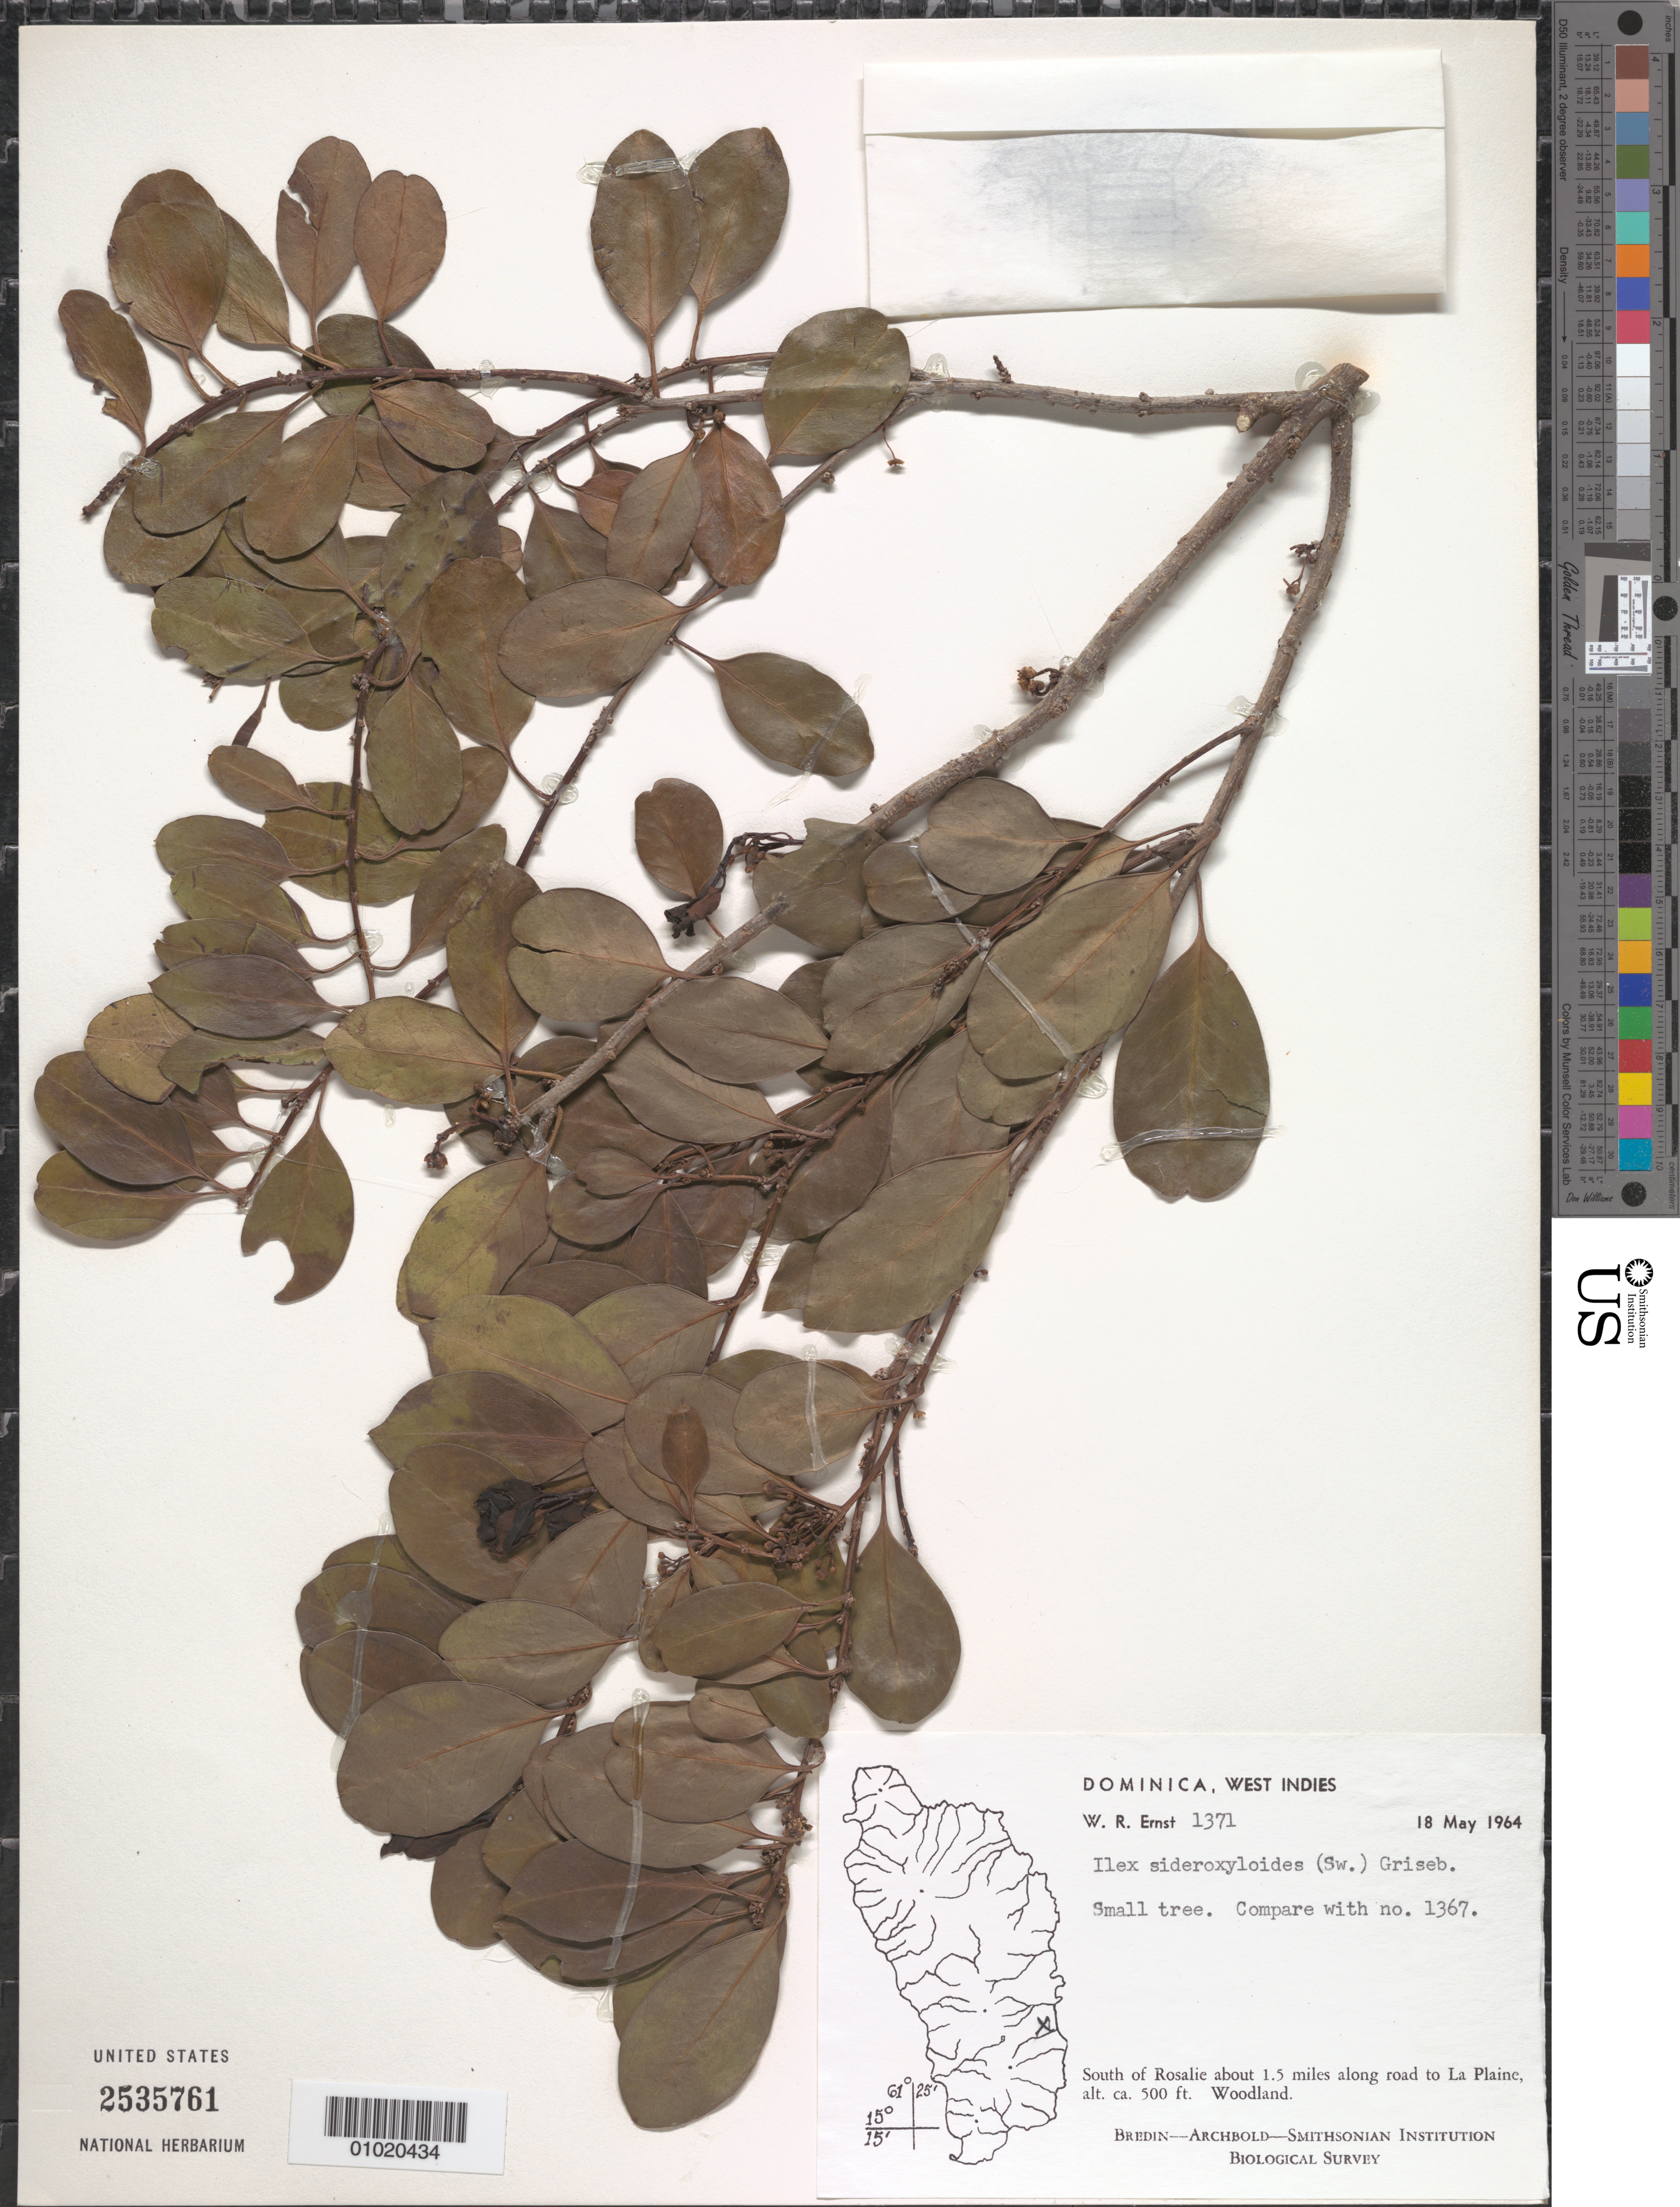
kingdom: Plantae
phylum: Tracheophyta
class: Magnoliopsida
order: Aquifoliales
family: Aquifoliaceae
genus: Ilex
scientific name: Ilex sideroxyloides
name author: (Sw.) Griseb.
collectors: W. R. Ernst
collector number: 1371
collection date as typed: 18 May 1964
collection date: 1964-05-18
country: Dominica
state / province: St. David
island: Dominica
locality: South of Rosalie about 1.5 miles along road to La Plaine. Woodland.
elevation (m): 152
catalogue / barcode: US 2535761